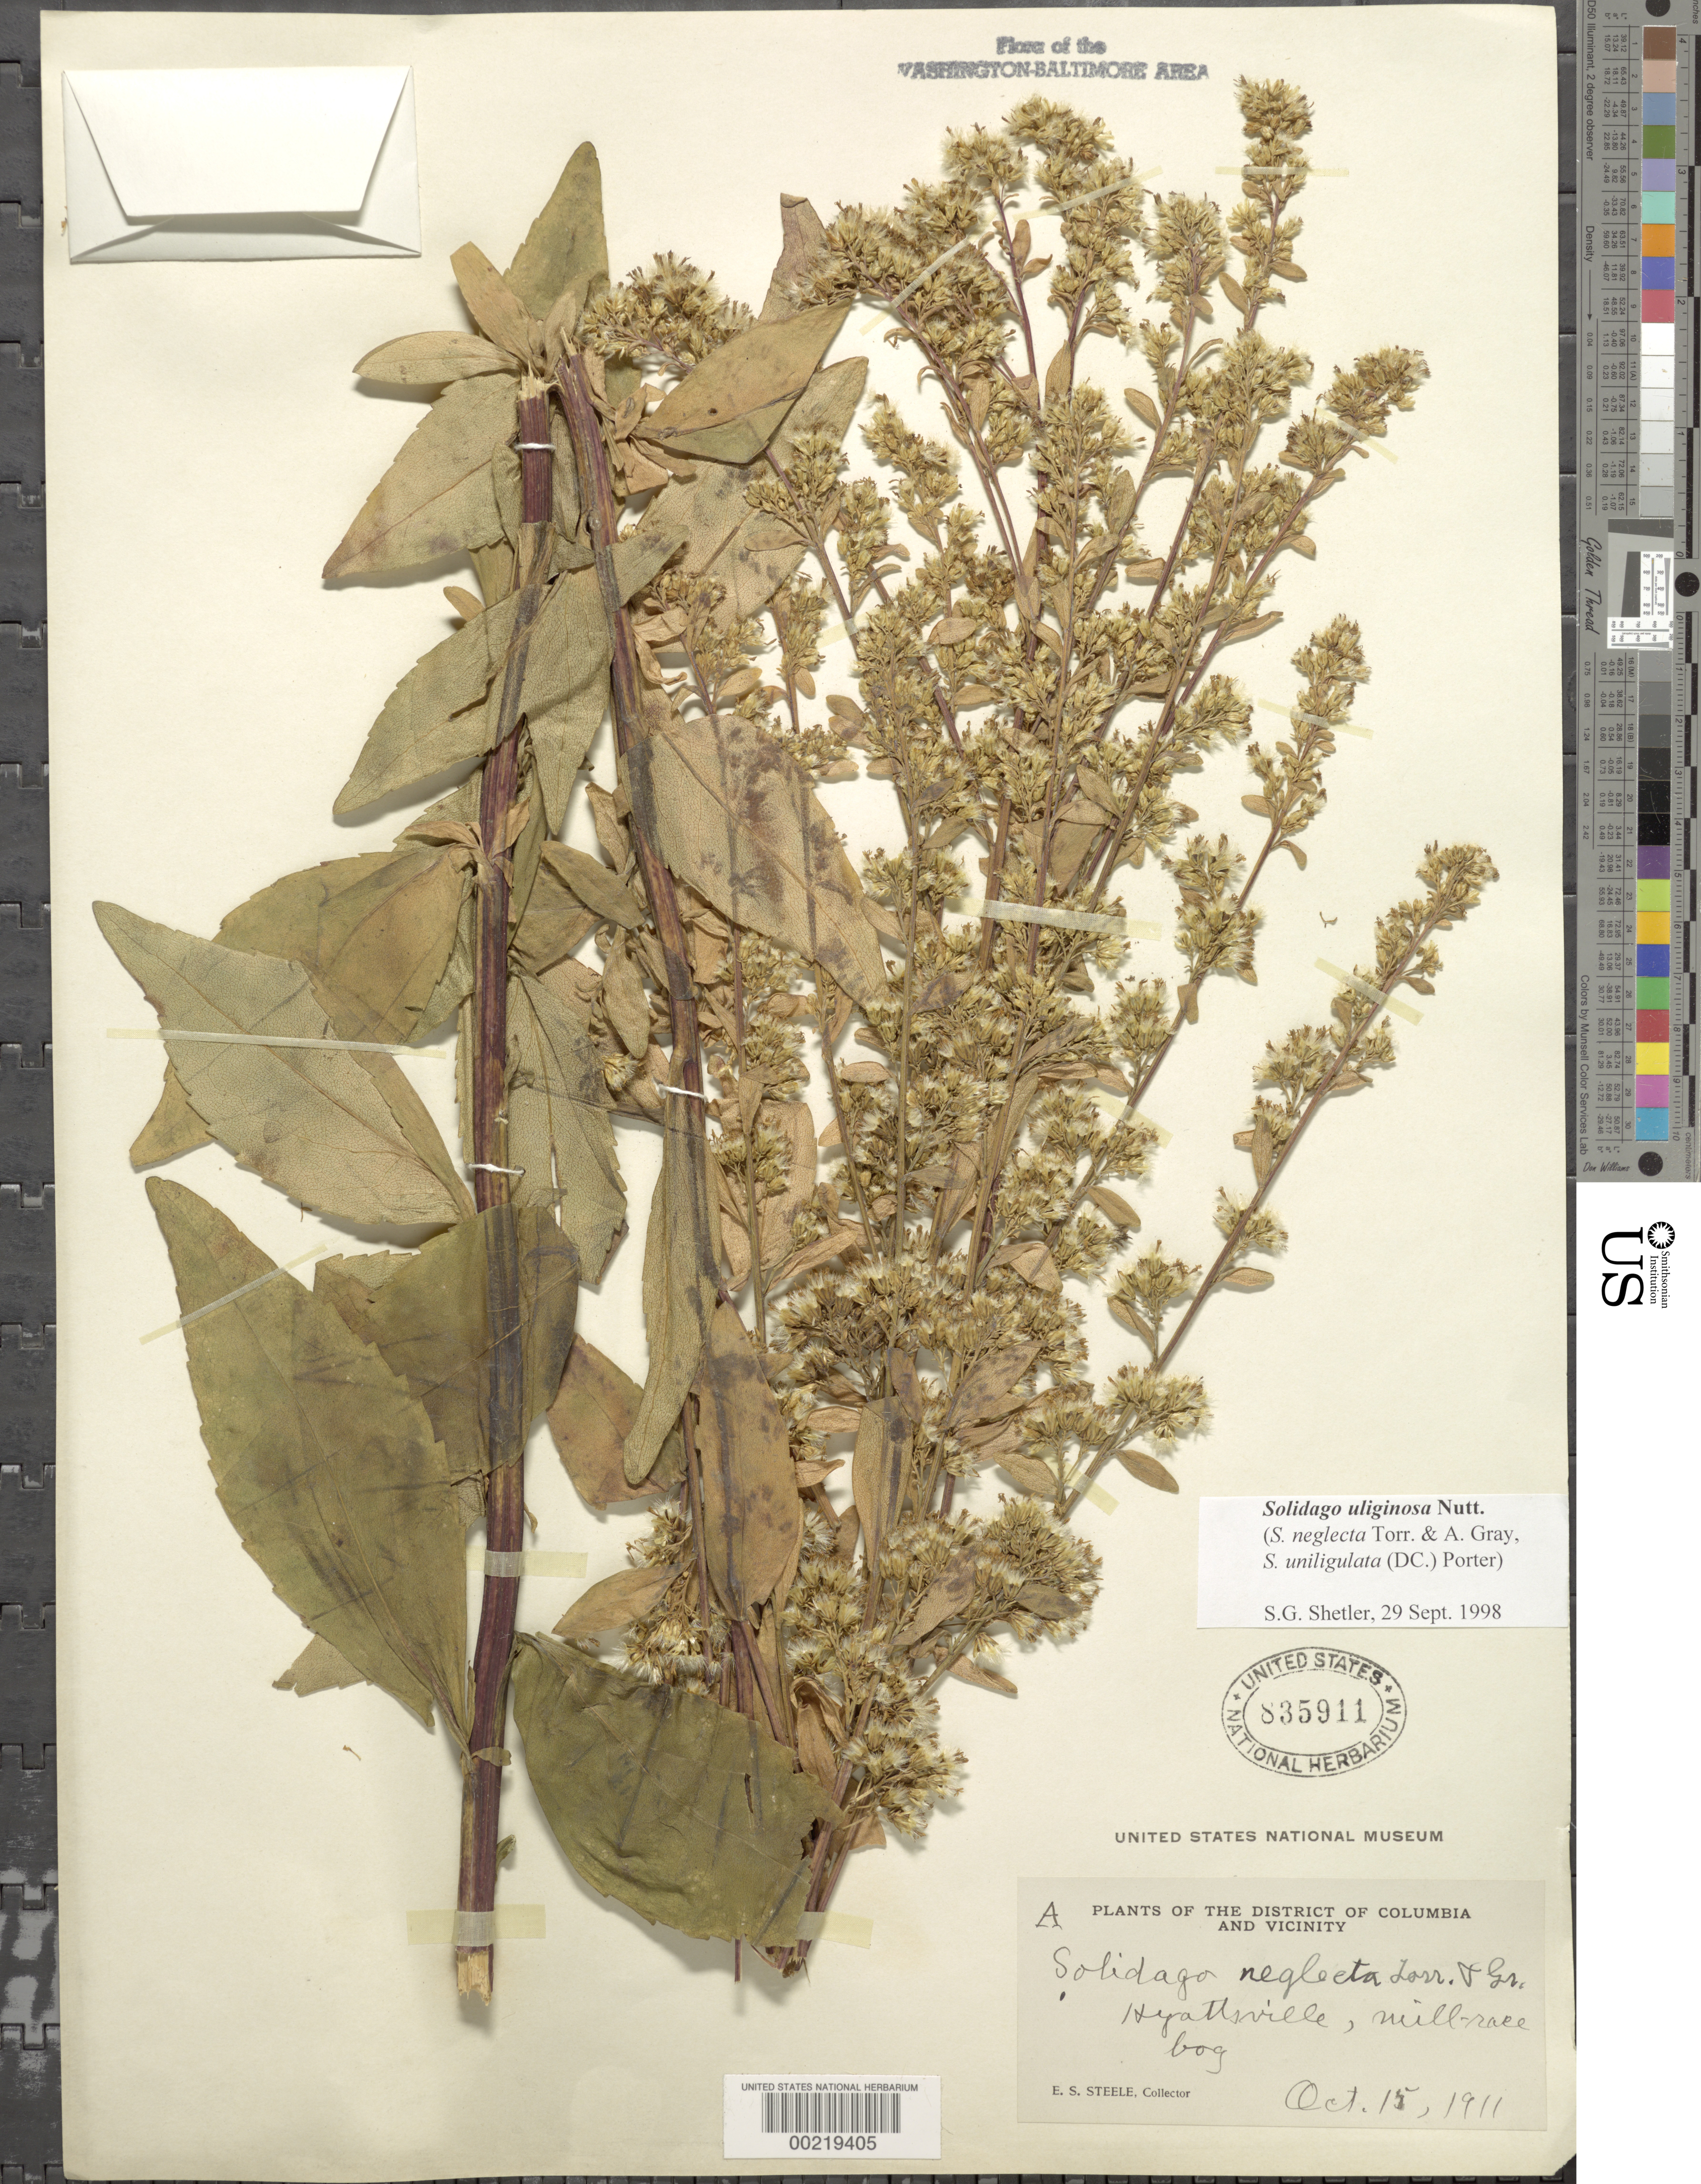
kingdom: Plantae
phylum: Tracheophyta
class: Magnoliopsida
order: Asterales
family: Asteraceae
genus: Solidago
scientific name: Solidago uliginosa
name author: Nutt.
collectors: E. Steele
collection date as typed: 15 Oct 1911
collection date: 1911-10-15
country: United States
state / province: Maryland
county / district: Prince George's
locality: Hyattsville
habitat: Mill race bog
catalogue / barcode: US 835911